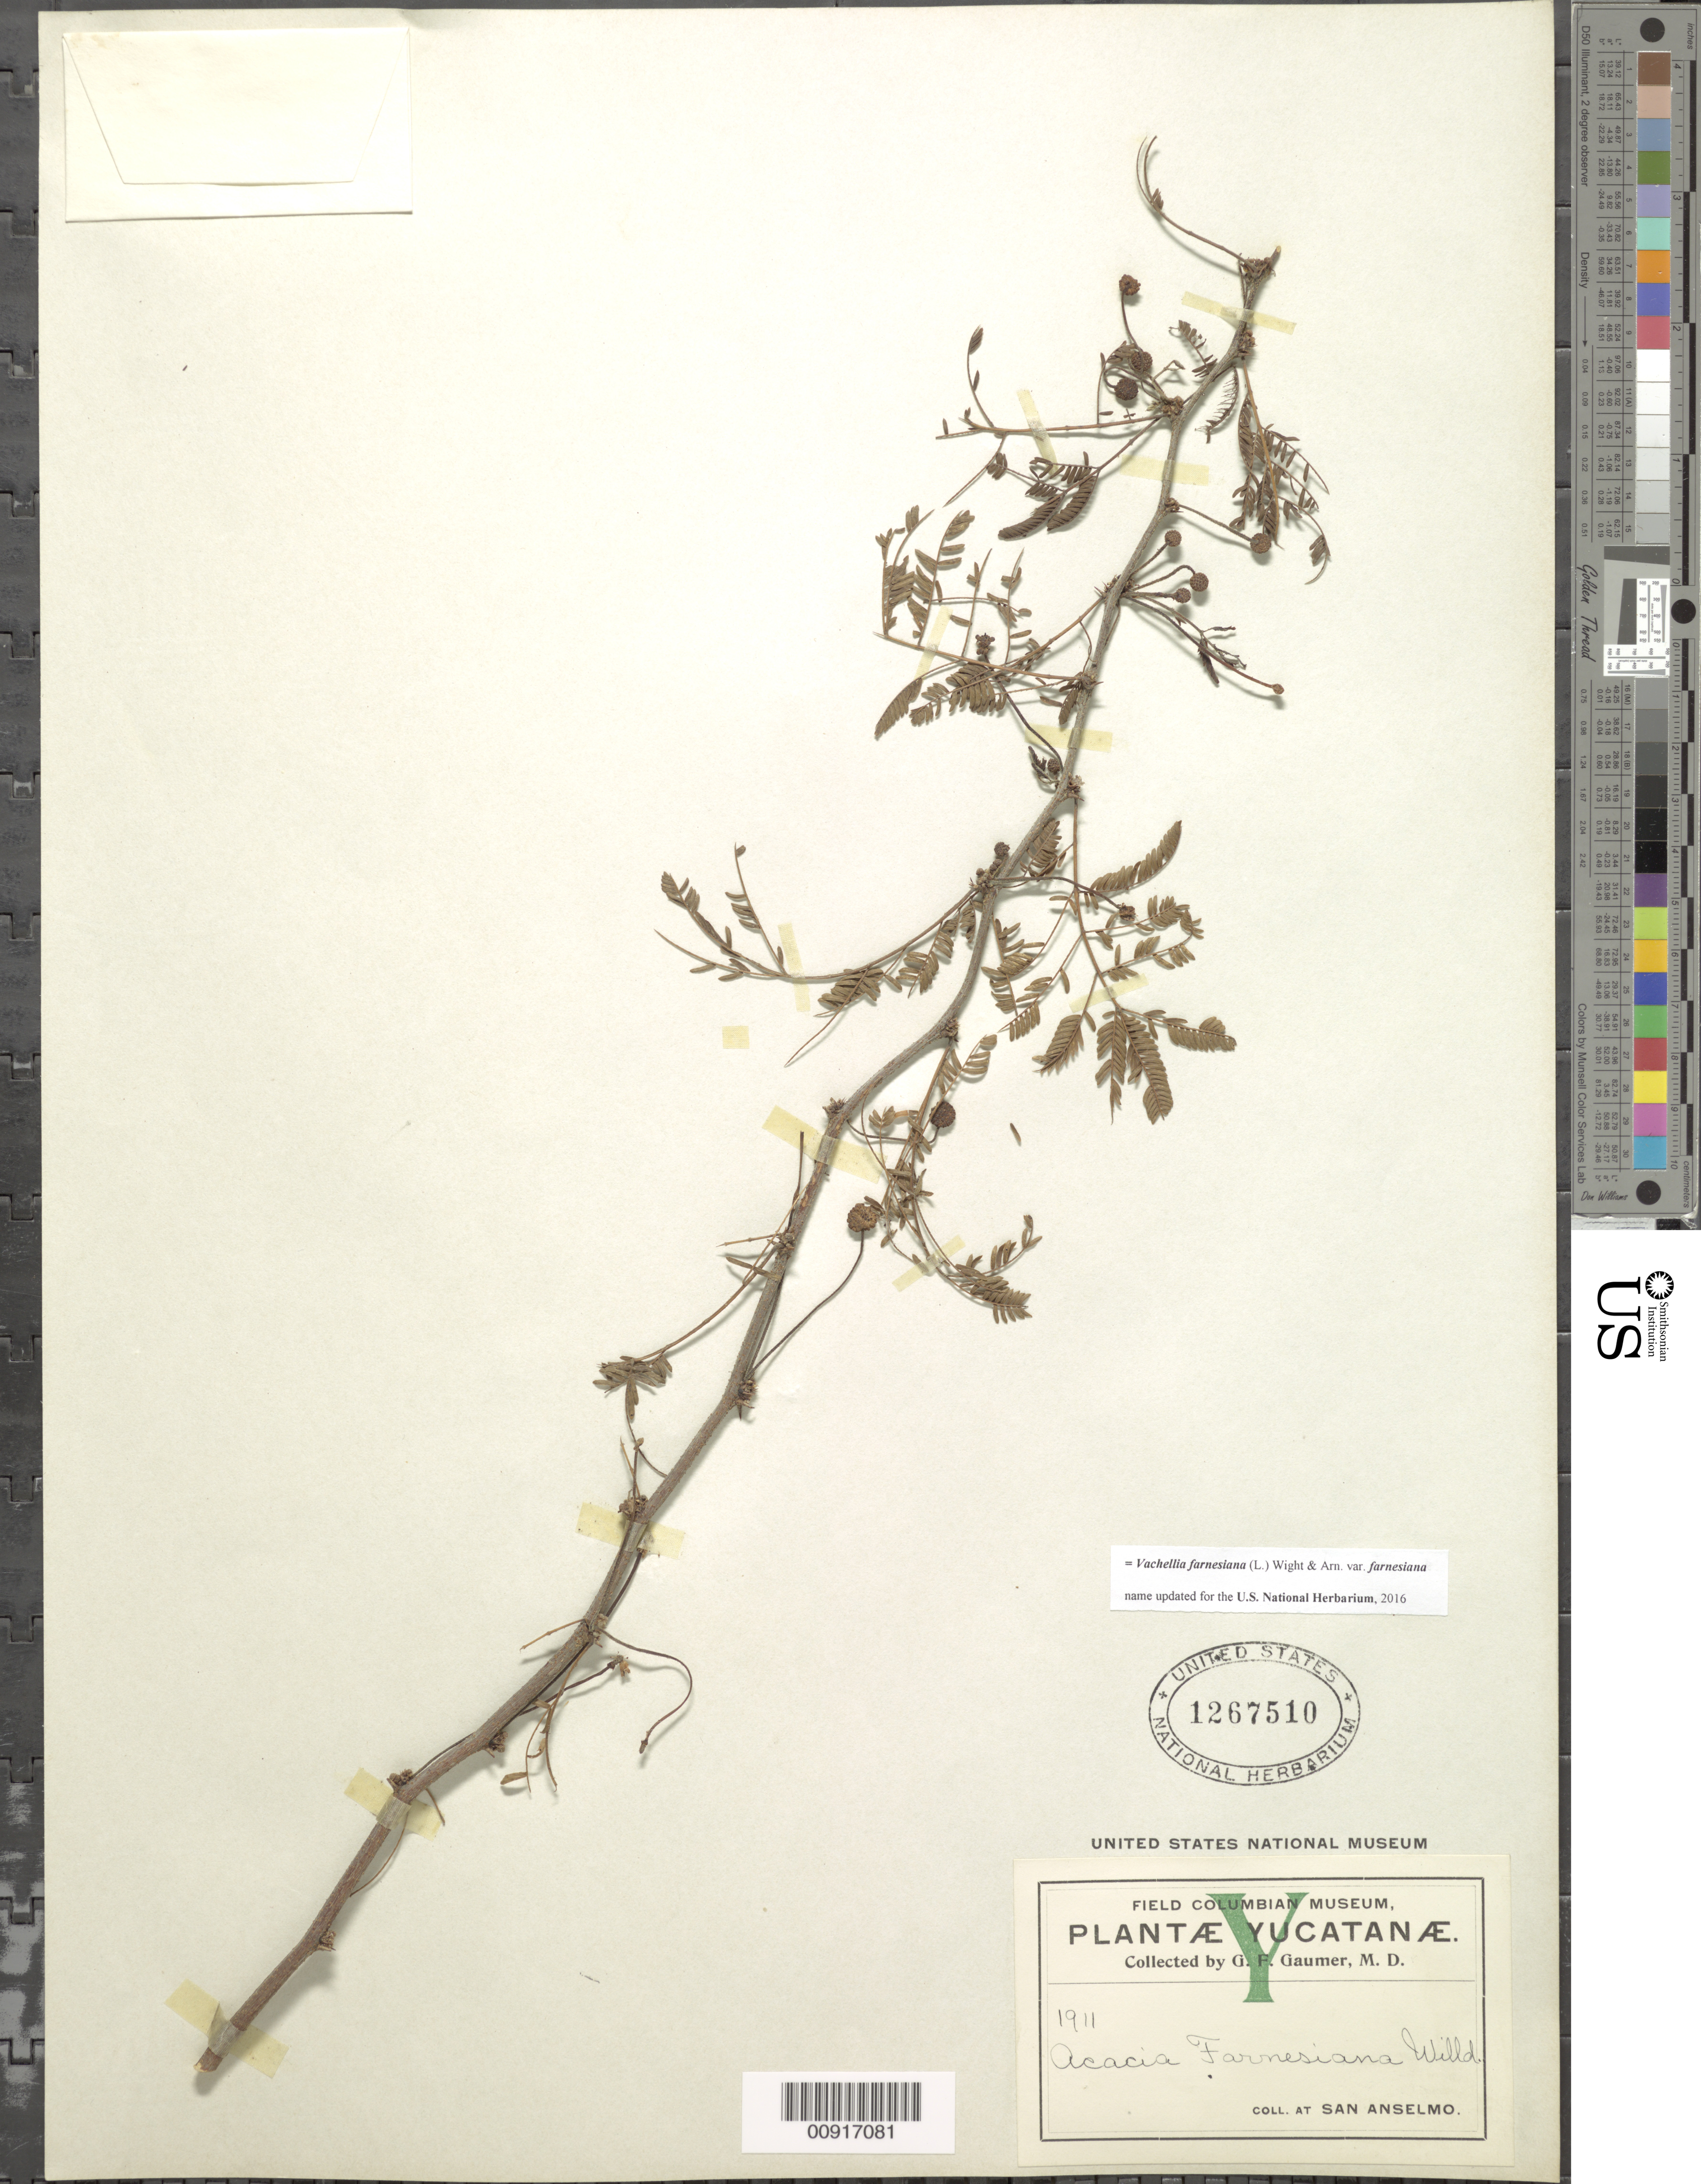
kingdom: Plantae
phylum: Tracheophyta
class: Magnoliopsida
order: Fabales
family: Fabaceae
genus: Vachellia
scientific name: Vachellia farnesiana var. farnesiana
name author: (L.) Wight & Arn.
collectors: G. F. Gaumer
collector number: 1911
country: Mexico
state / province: Yucatán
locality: San Anselmo.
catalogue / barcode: US 1267510